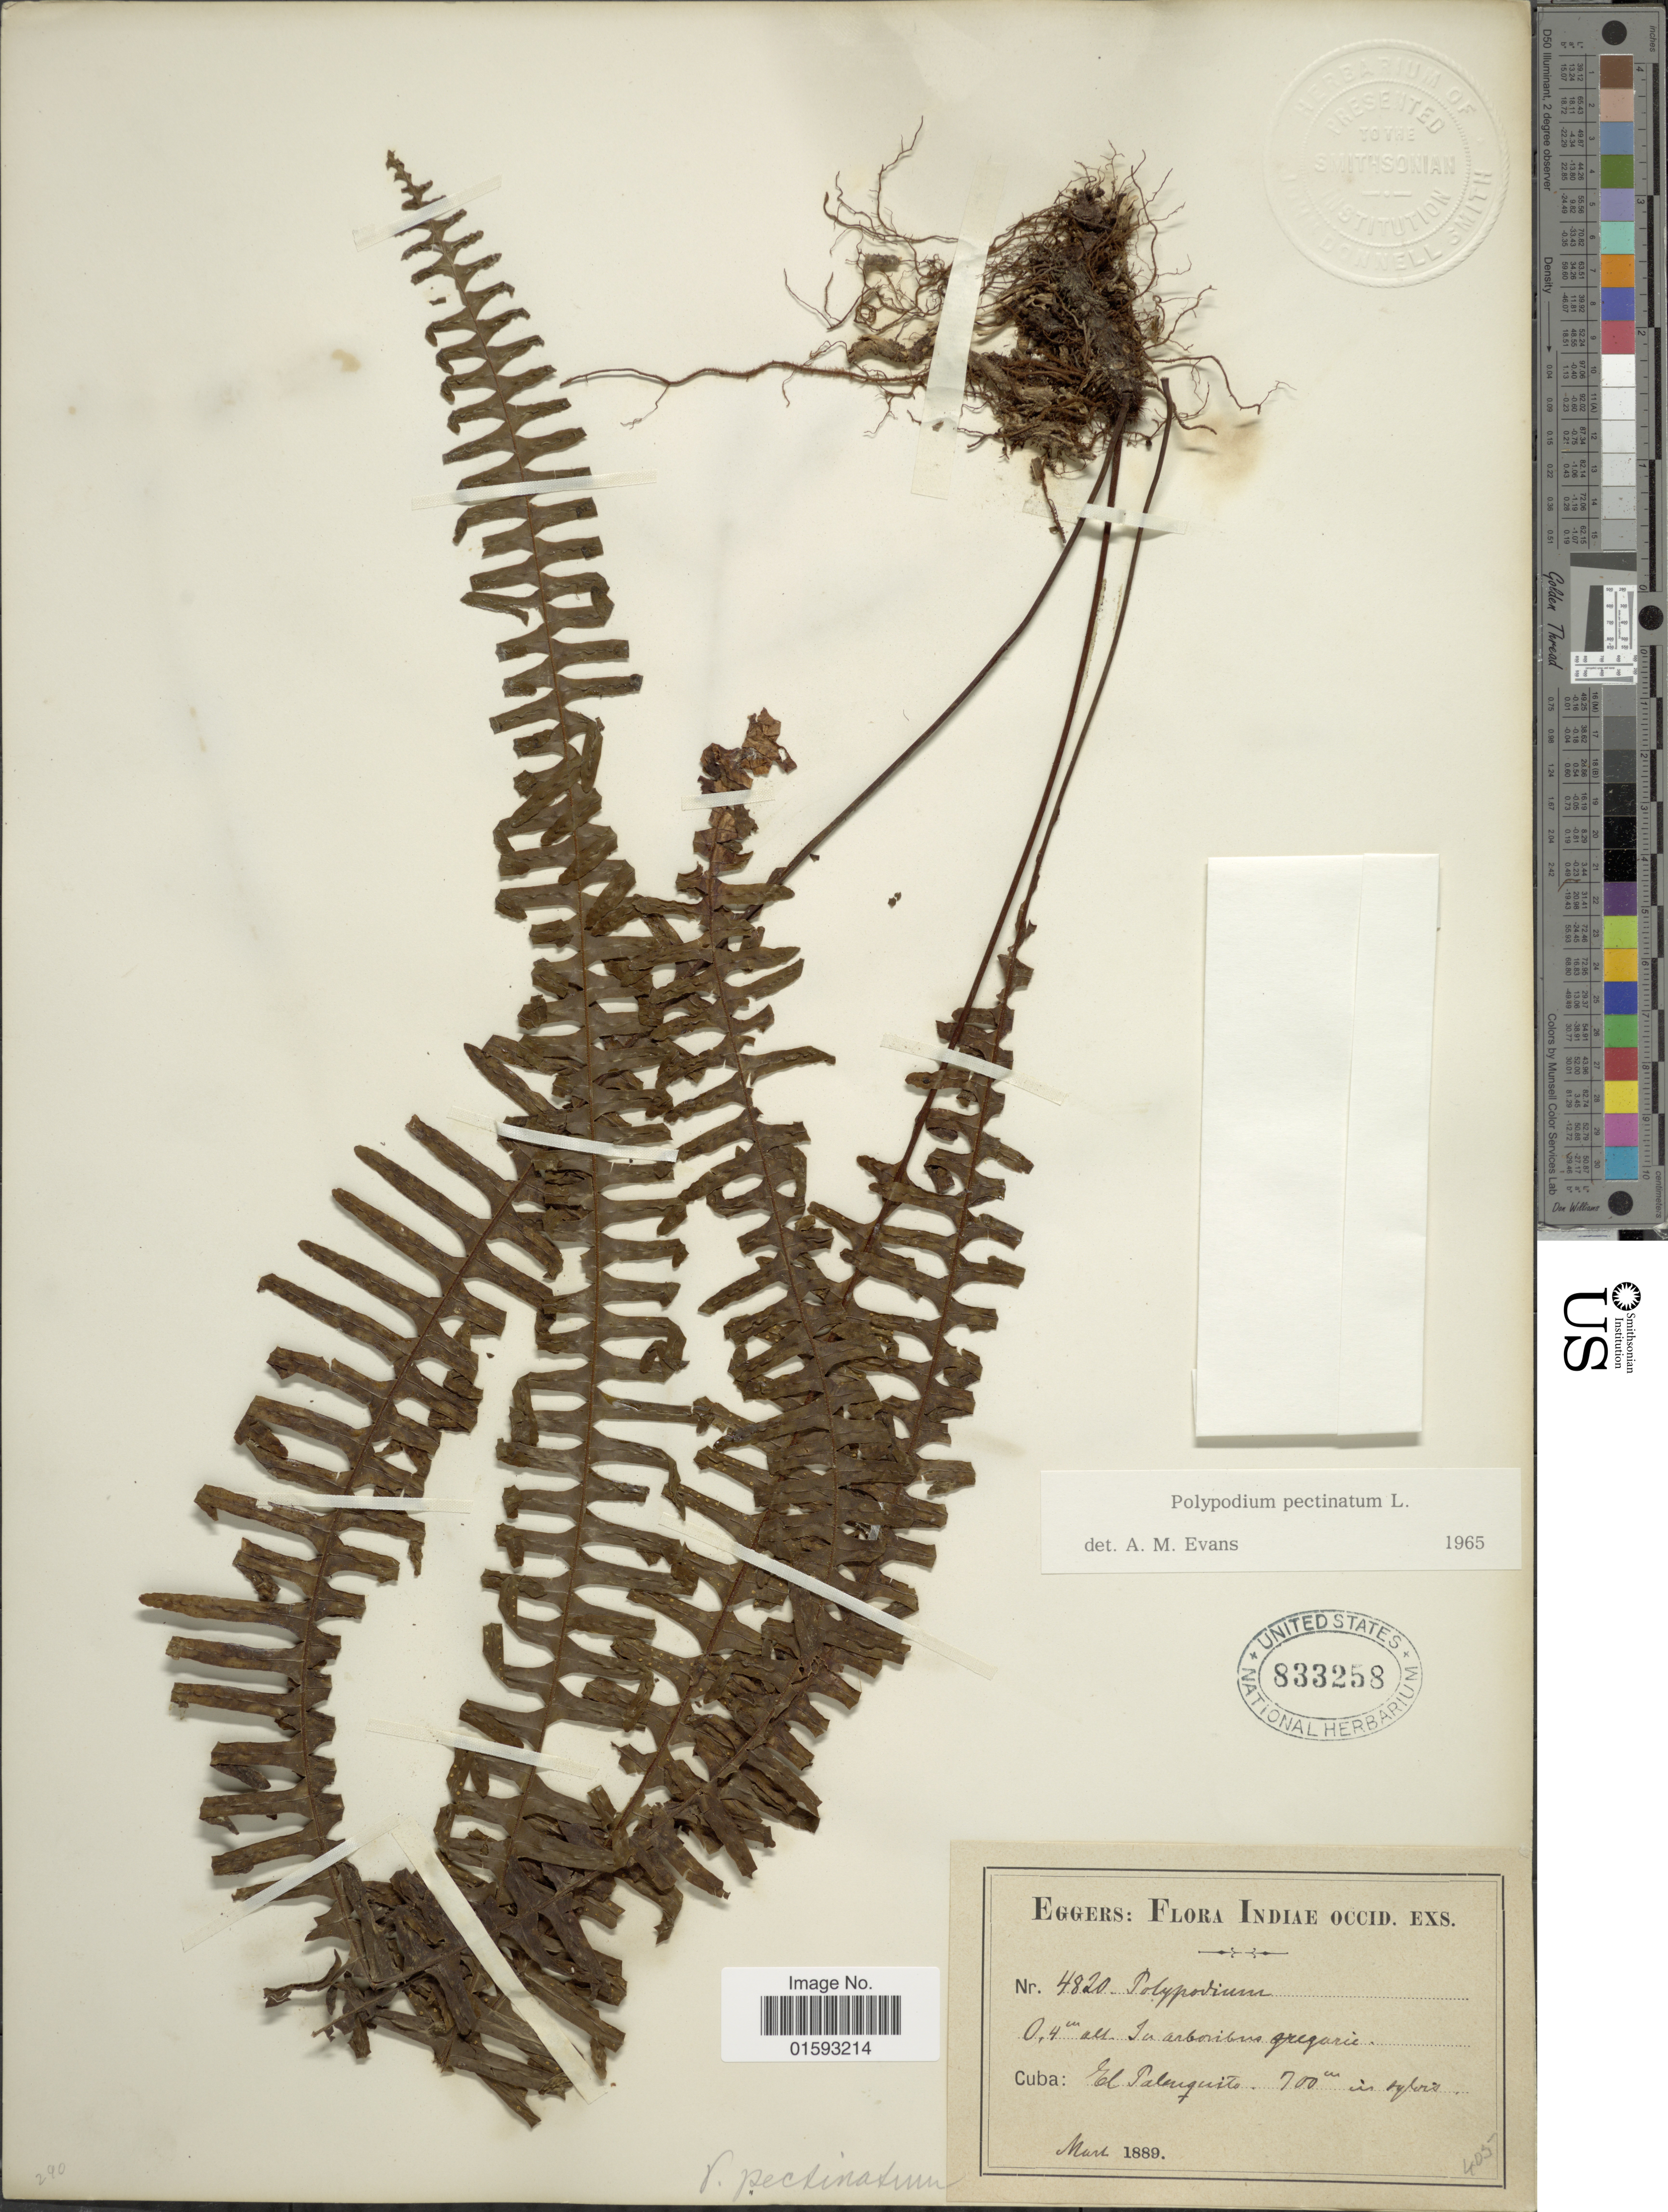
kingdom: Plantae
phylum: Tracheophyta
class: Polypodiopsida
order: Polypodiales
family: Polypodiaceae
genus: Pecluma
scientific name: Pecluma pectinata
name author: (L.) M.G. Price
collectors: -. Eggers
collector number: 4820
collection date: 1889-03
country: Cuba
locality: Indiae Occid. In arboribus gregarie, El Palenquito.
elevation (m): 700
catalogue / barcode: US 833258